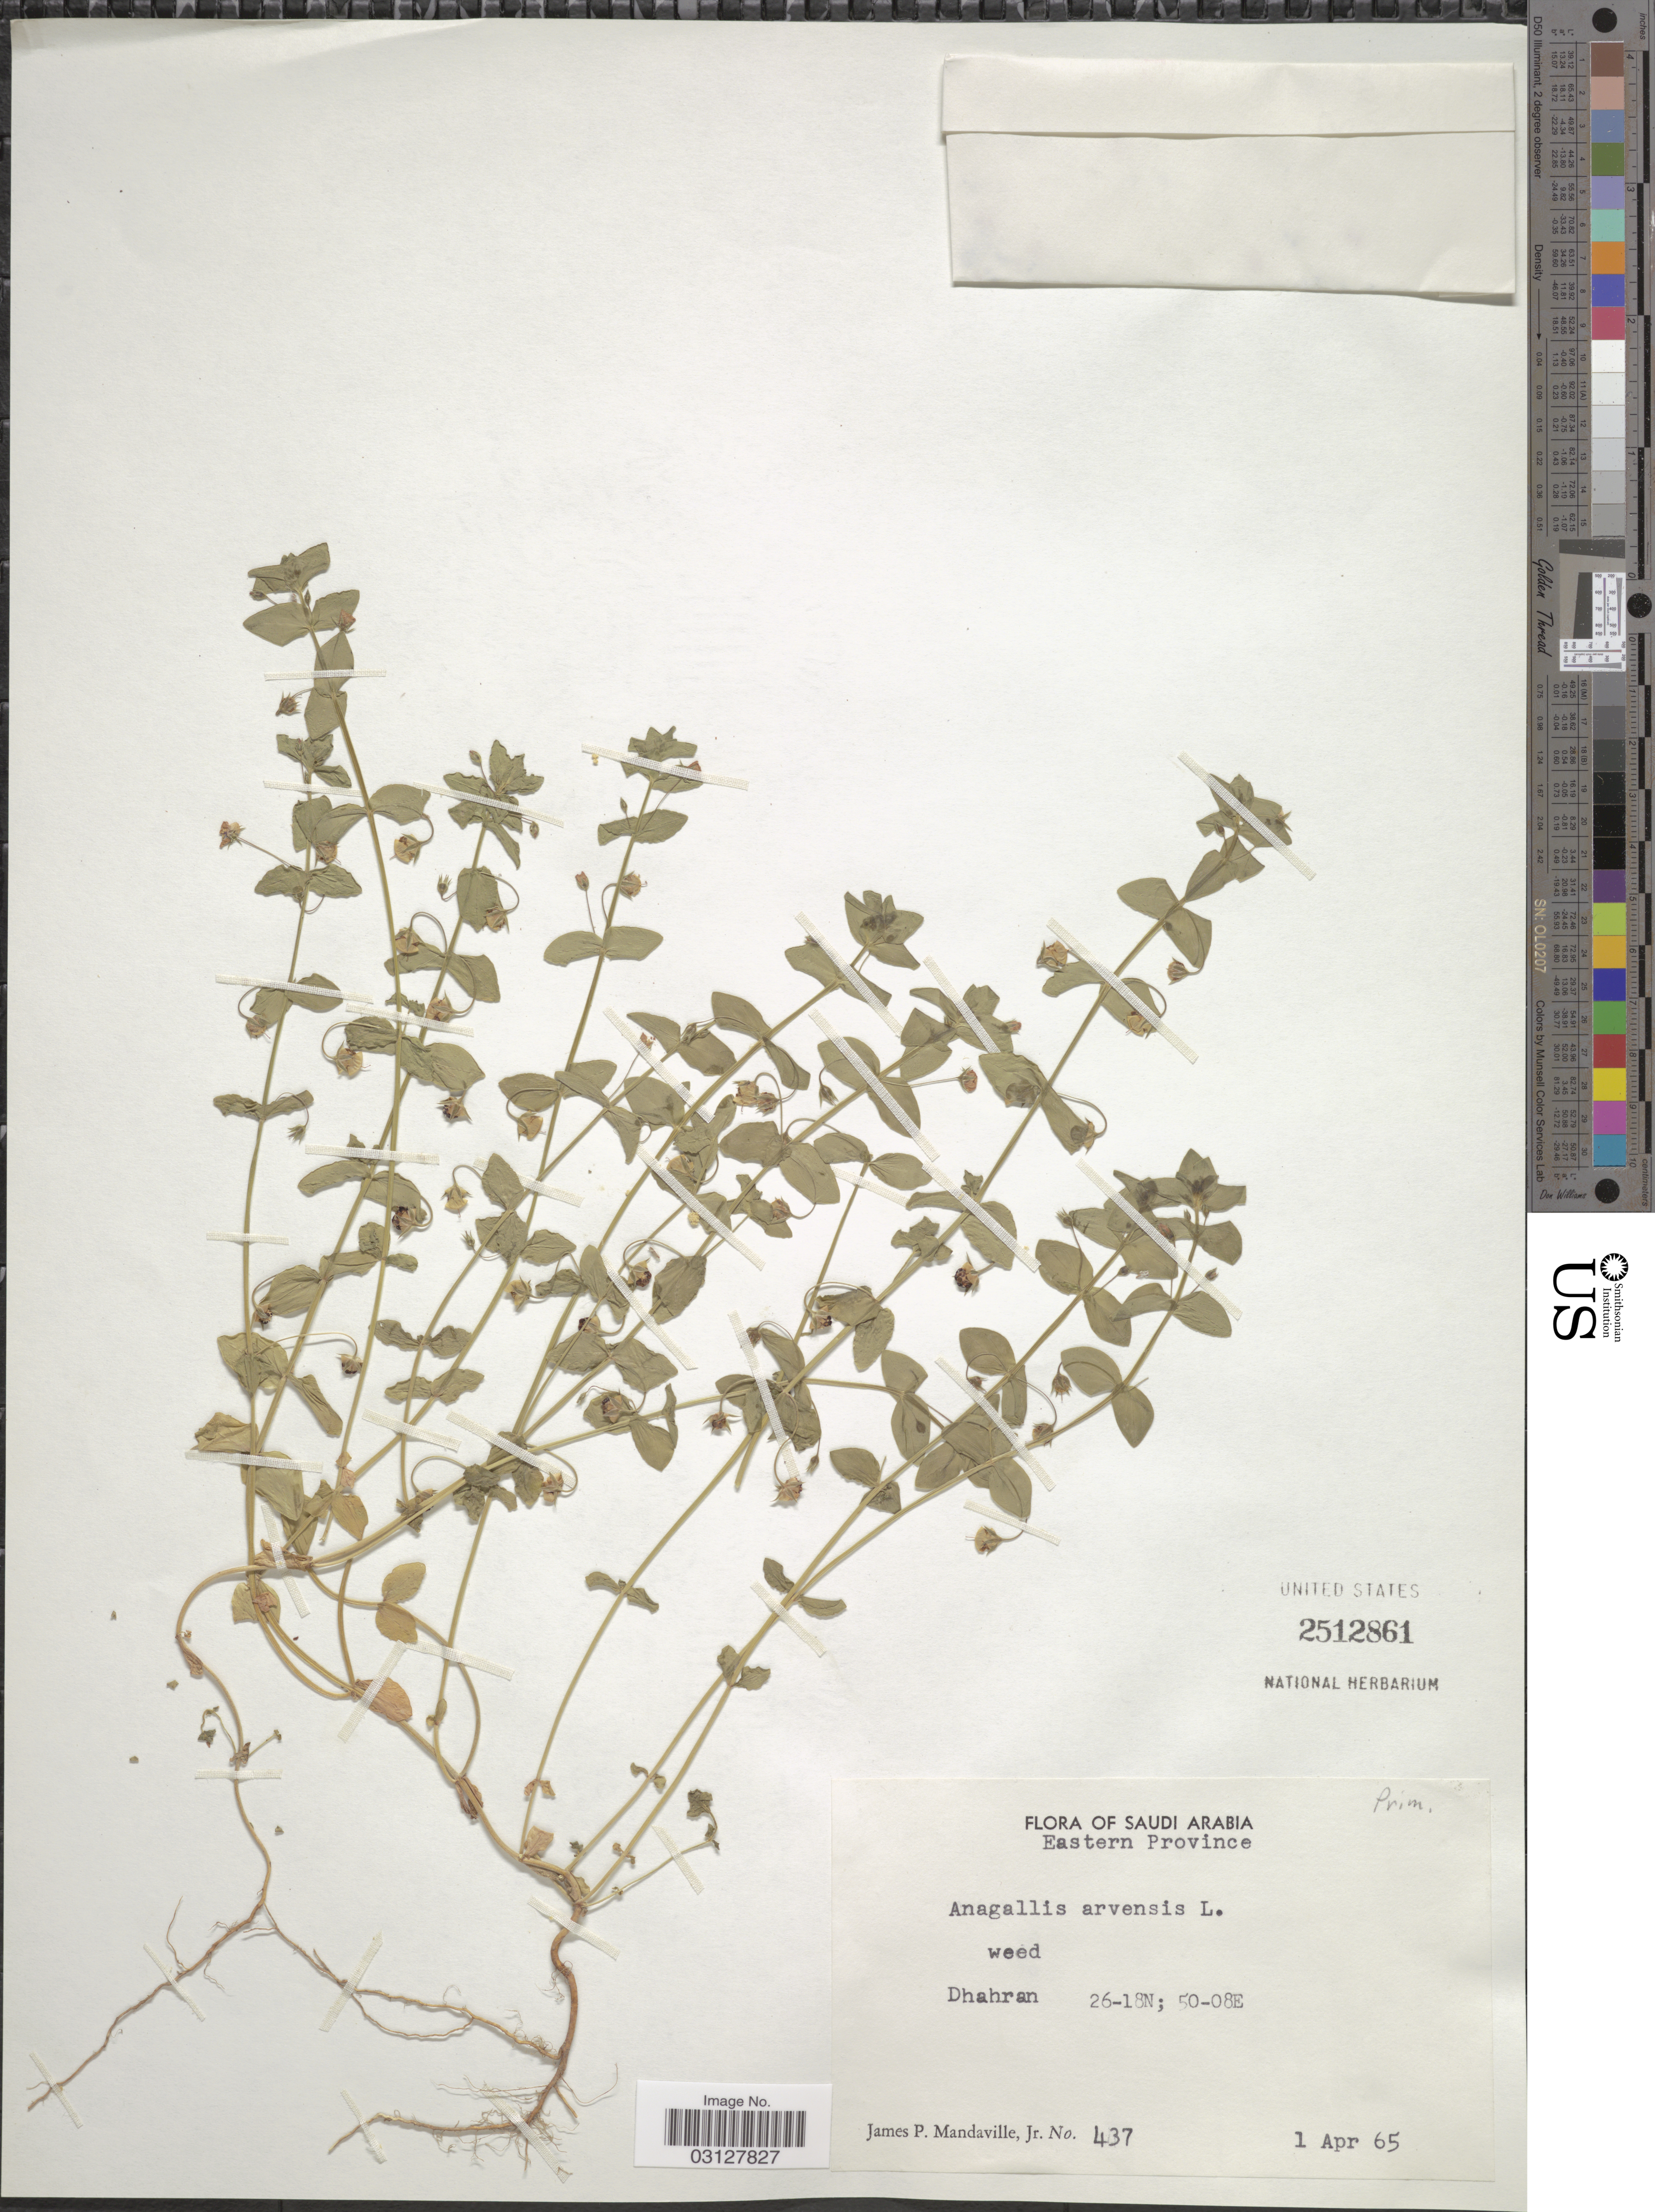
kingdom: Plantae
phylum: Tracheophyta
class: Magnoliopsida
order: Ericales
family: Primulaceae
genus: Anagallis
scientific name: Anagallis arvensis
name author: L.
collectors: J. Mandaville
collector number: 437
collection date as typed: Transcribed d/m/y: 1/4/65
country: Saudi Arabia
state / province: Ash Sharqiyah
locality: Eastern Province. Dhahran.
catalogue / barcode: US 2512861